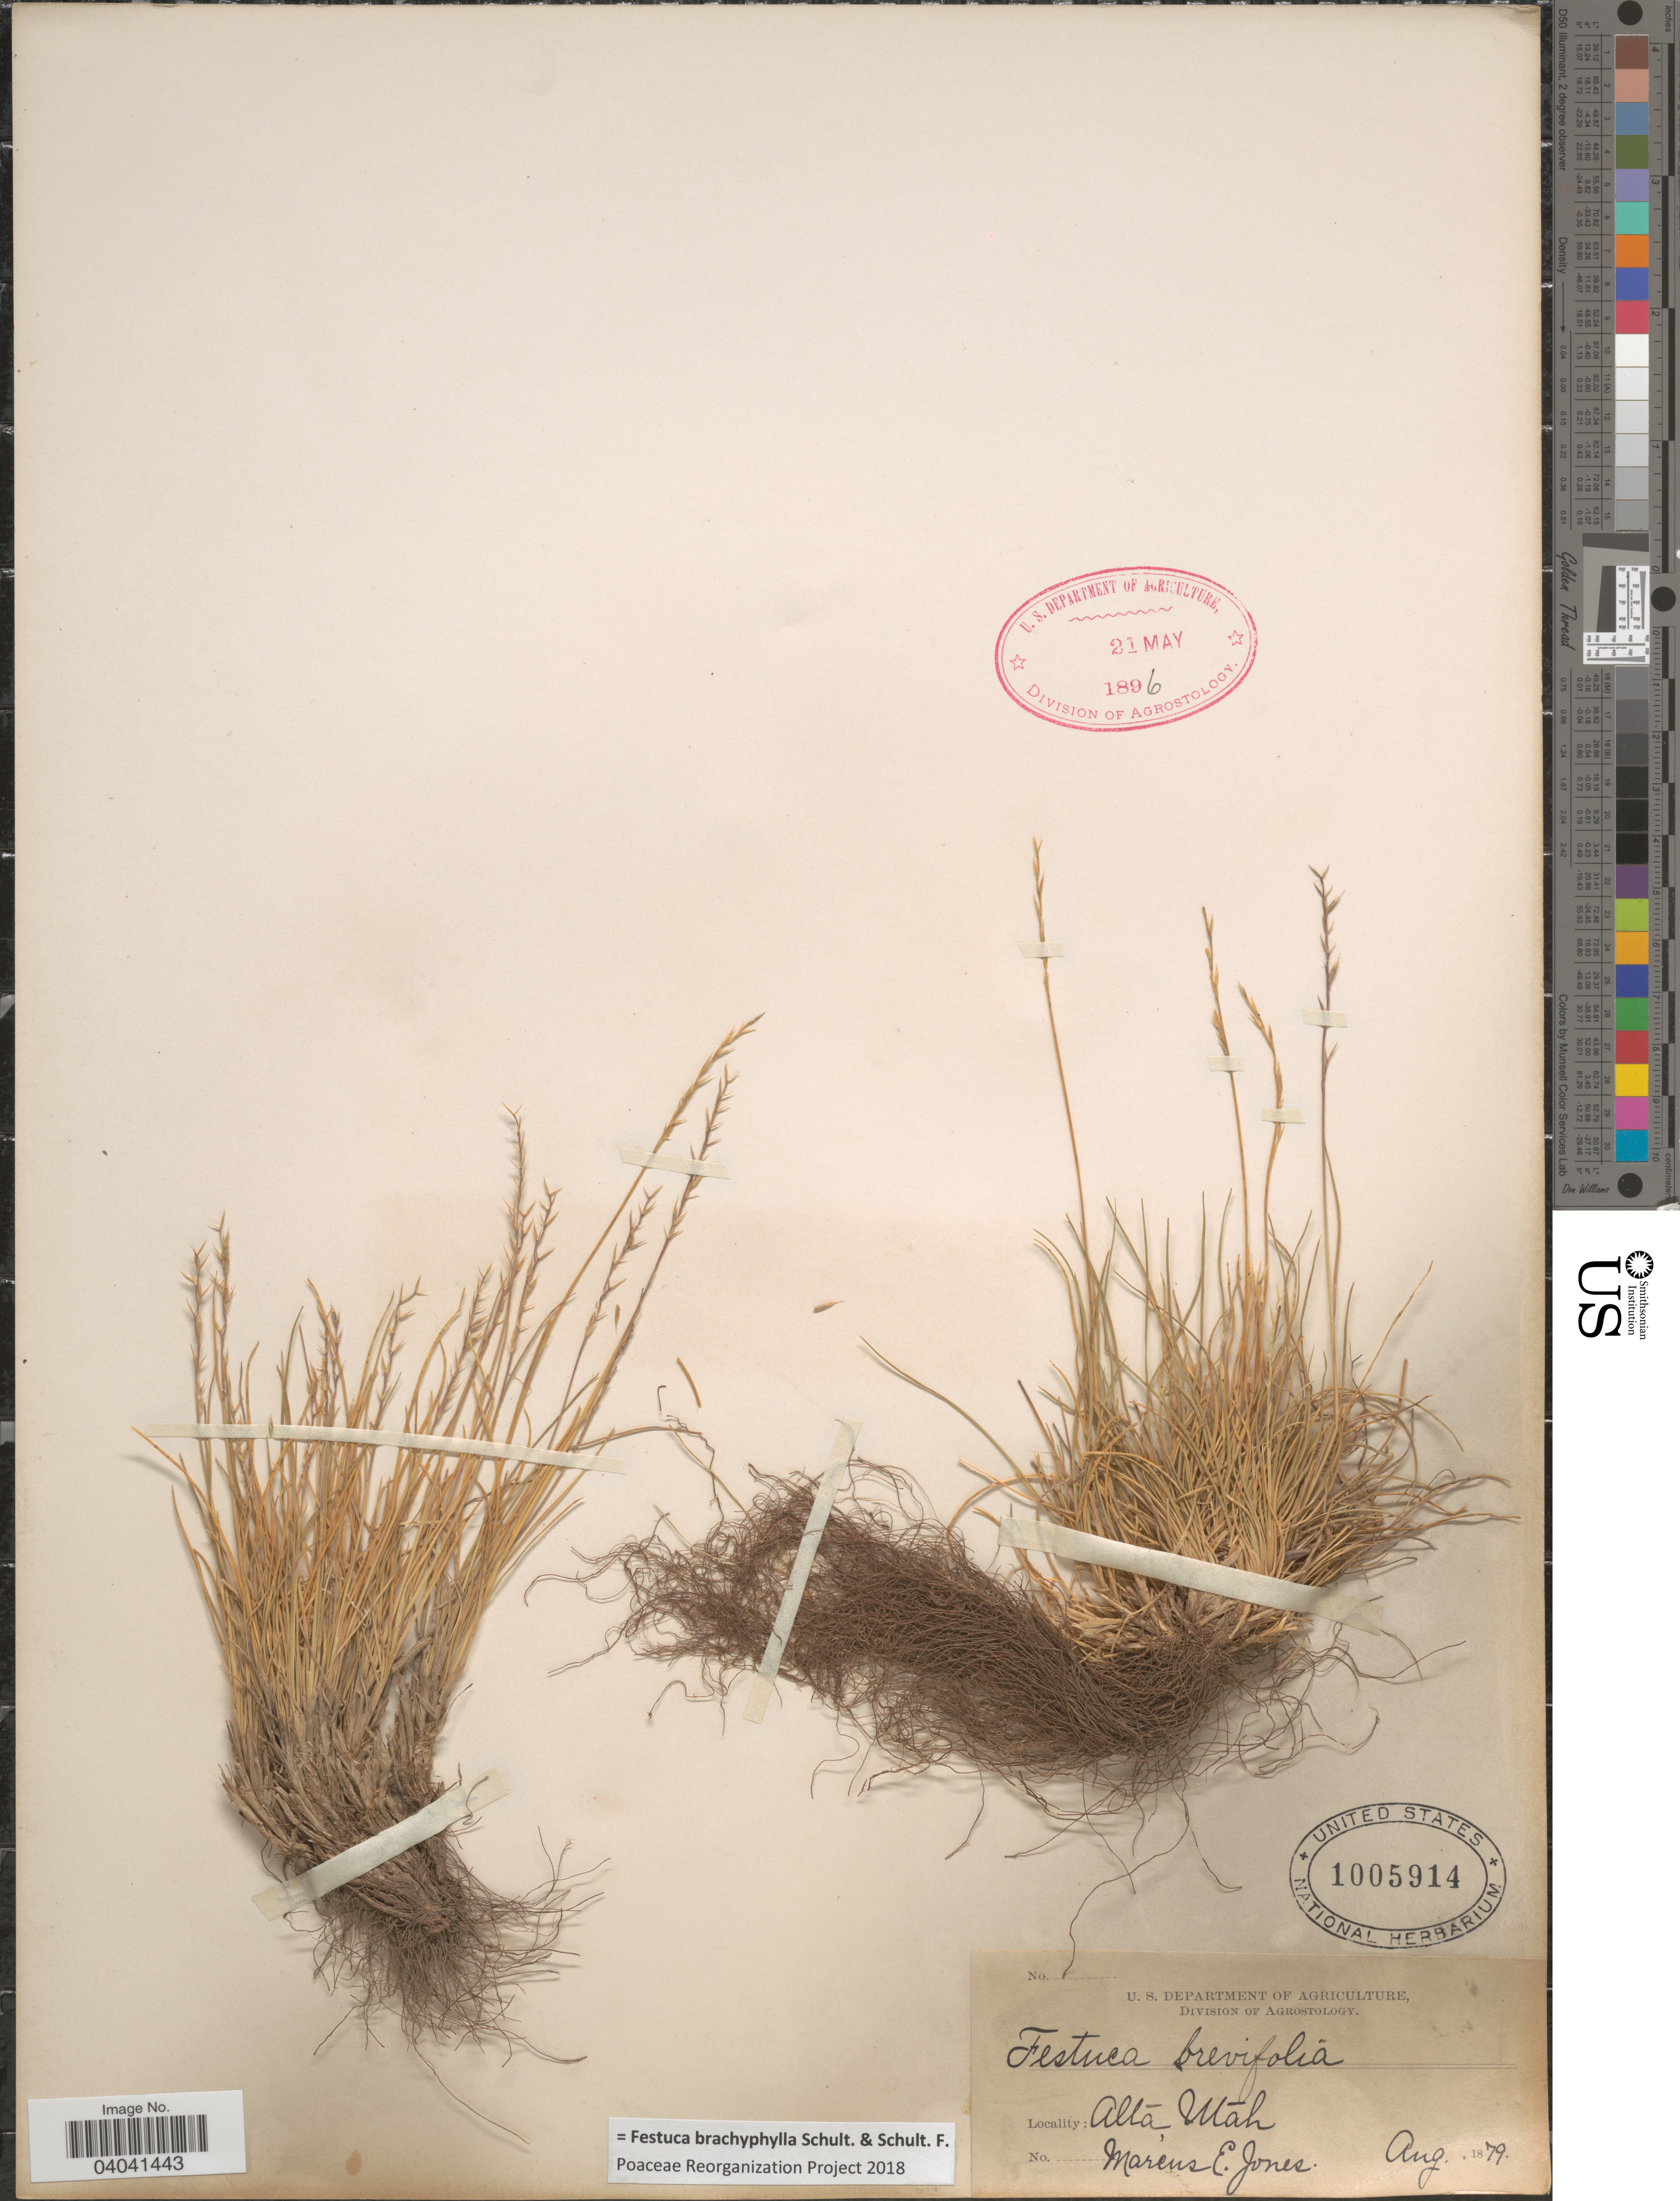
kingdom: Plantae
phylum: Tracheophyta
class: Liliopsida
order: Poales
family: Poaceae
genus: Festuca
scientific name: Festuca brachyphylla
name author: Schult. & Schult. f.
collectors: M. E. Jones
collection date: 1879-08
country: United States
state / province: Utah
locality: Alta.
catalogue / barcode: US 1005914